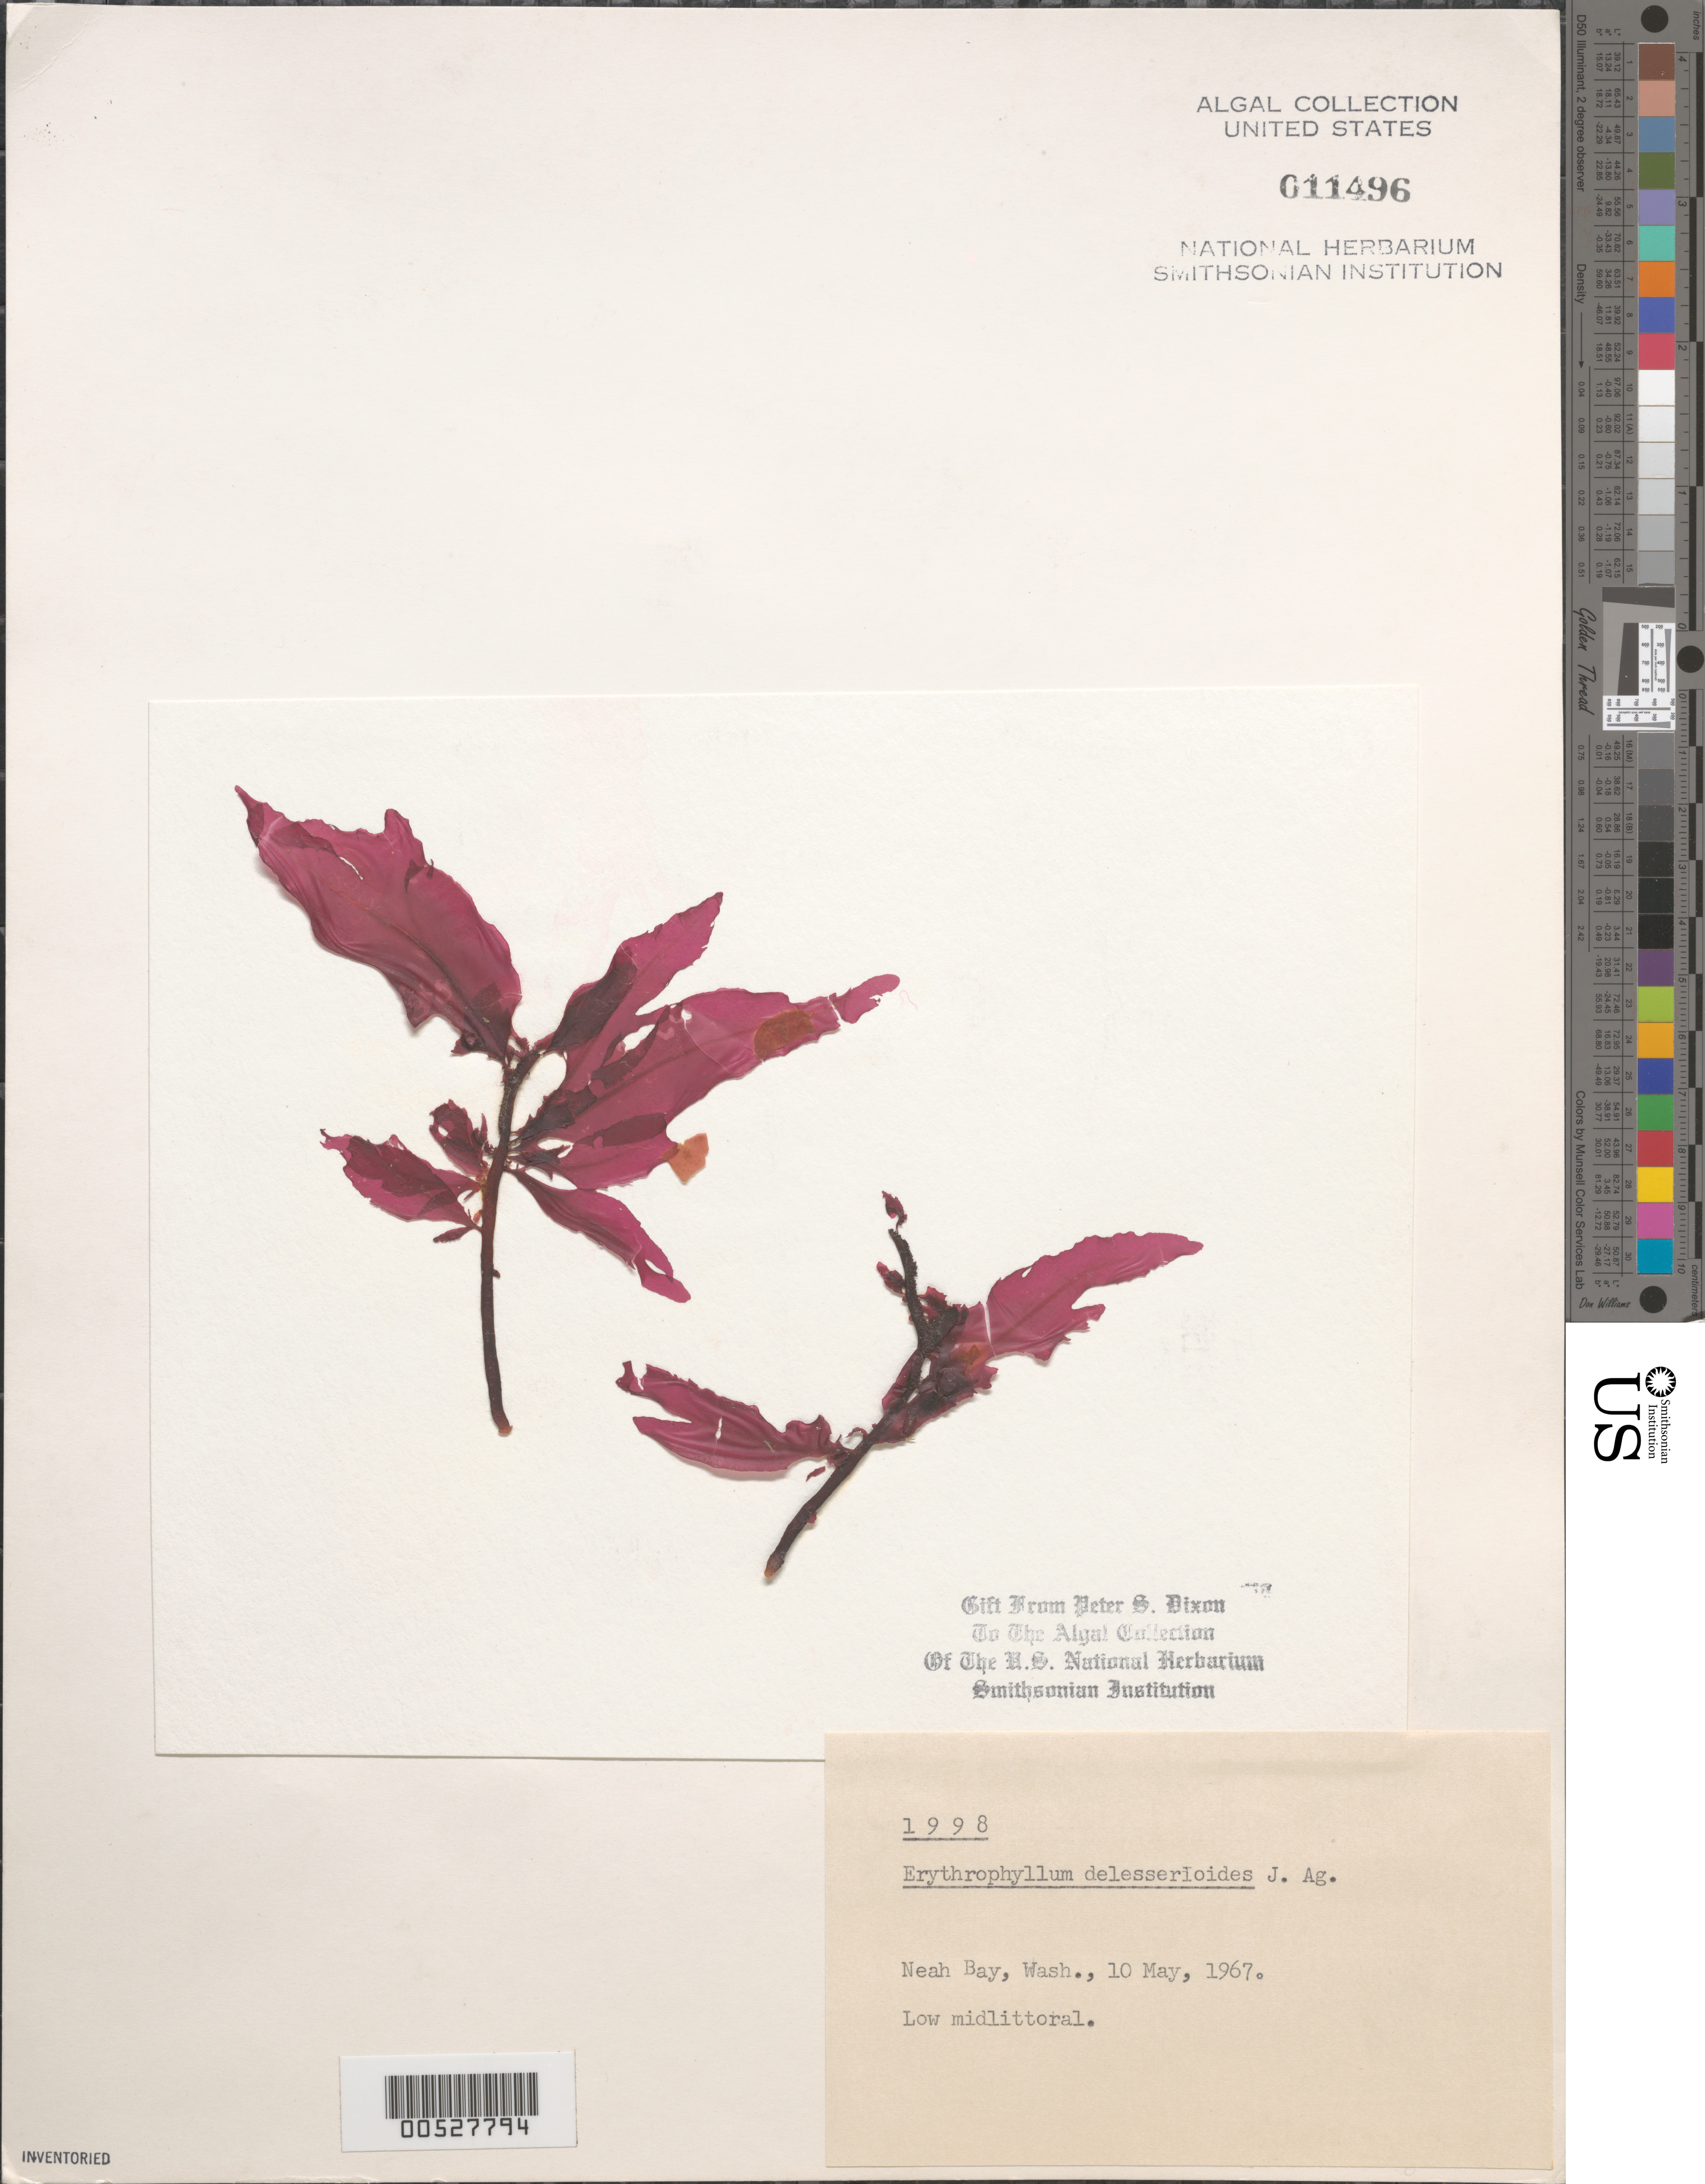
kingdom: Plantae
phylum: Rhodophyta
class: Florideophyceae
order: Gigartinales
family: Kallymeniaceae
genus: Erythrophyllum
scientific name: Erythrophyllum delesserioides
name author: J. Agardh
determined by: Dixon, P. S.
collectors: P. S. Dixon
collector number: PSD 1998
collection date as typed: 10 May 1967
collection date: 1967-05-10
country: United States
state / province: Washington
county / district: Clallam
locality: Neah Bay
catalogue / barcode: US 11496